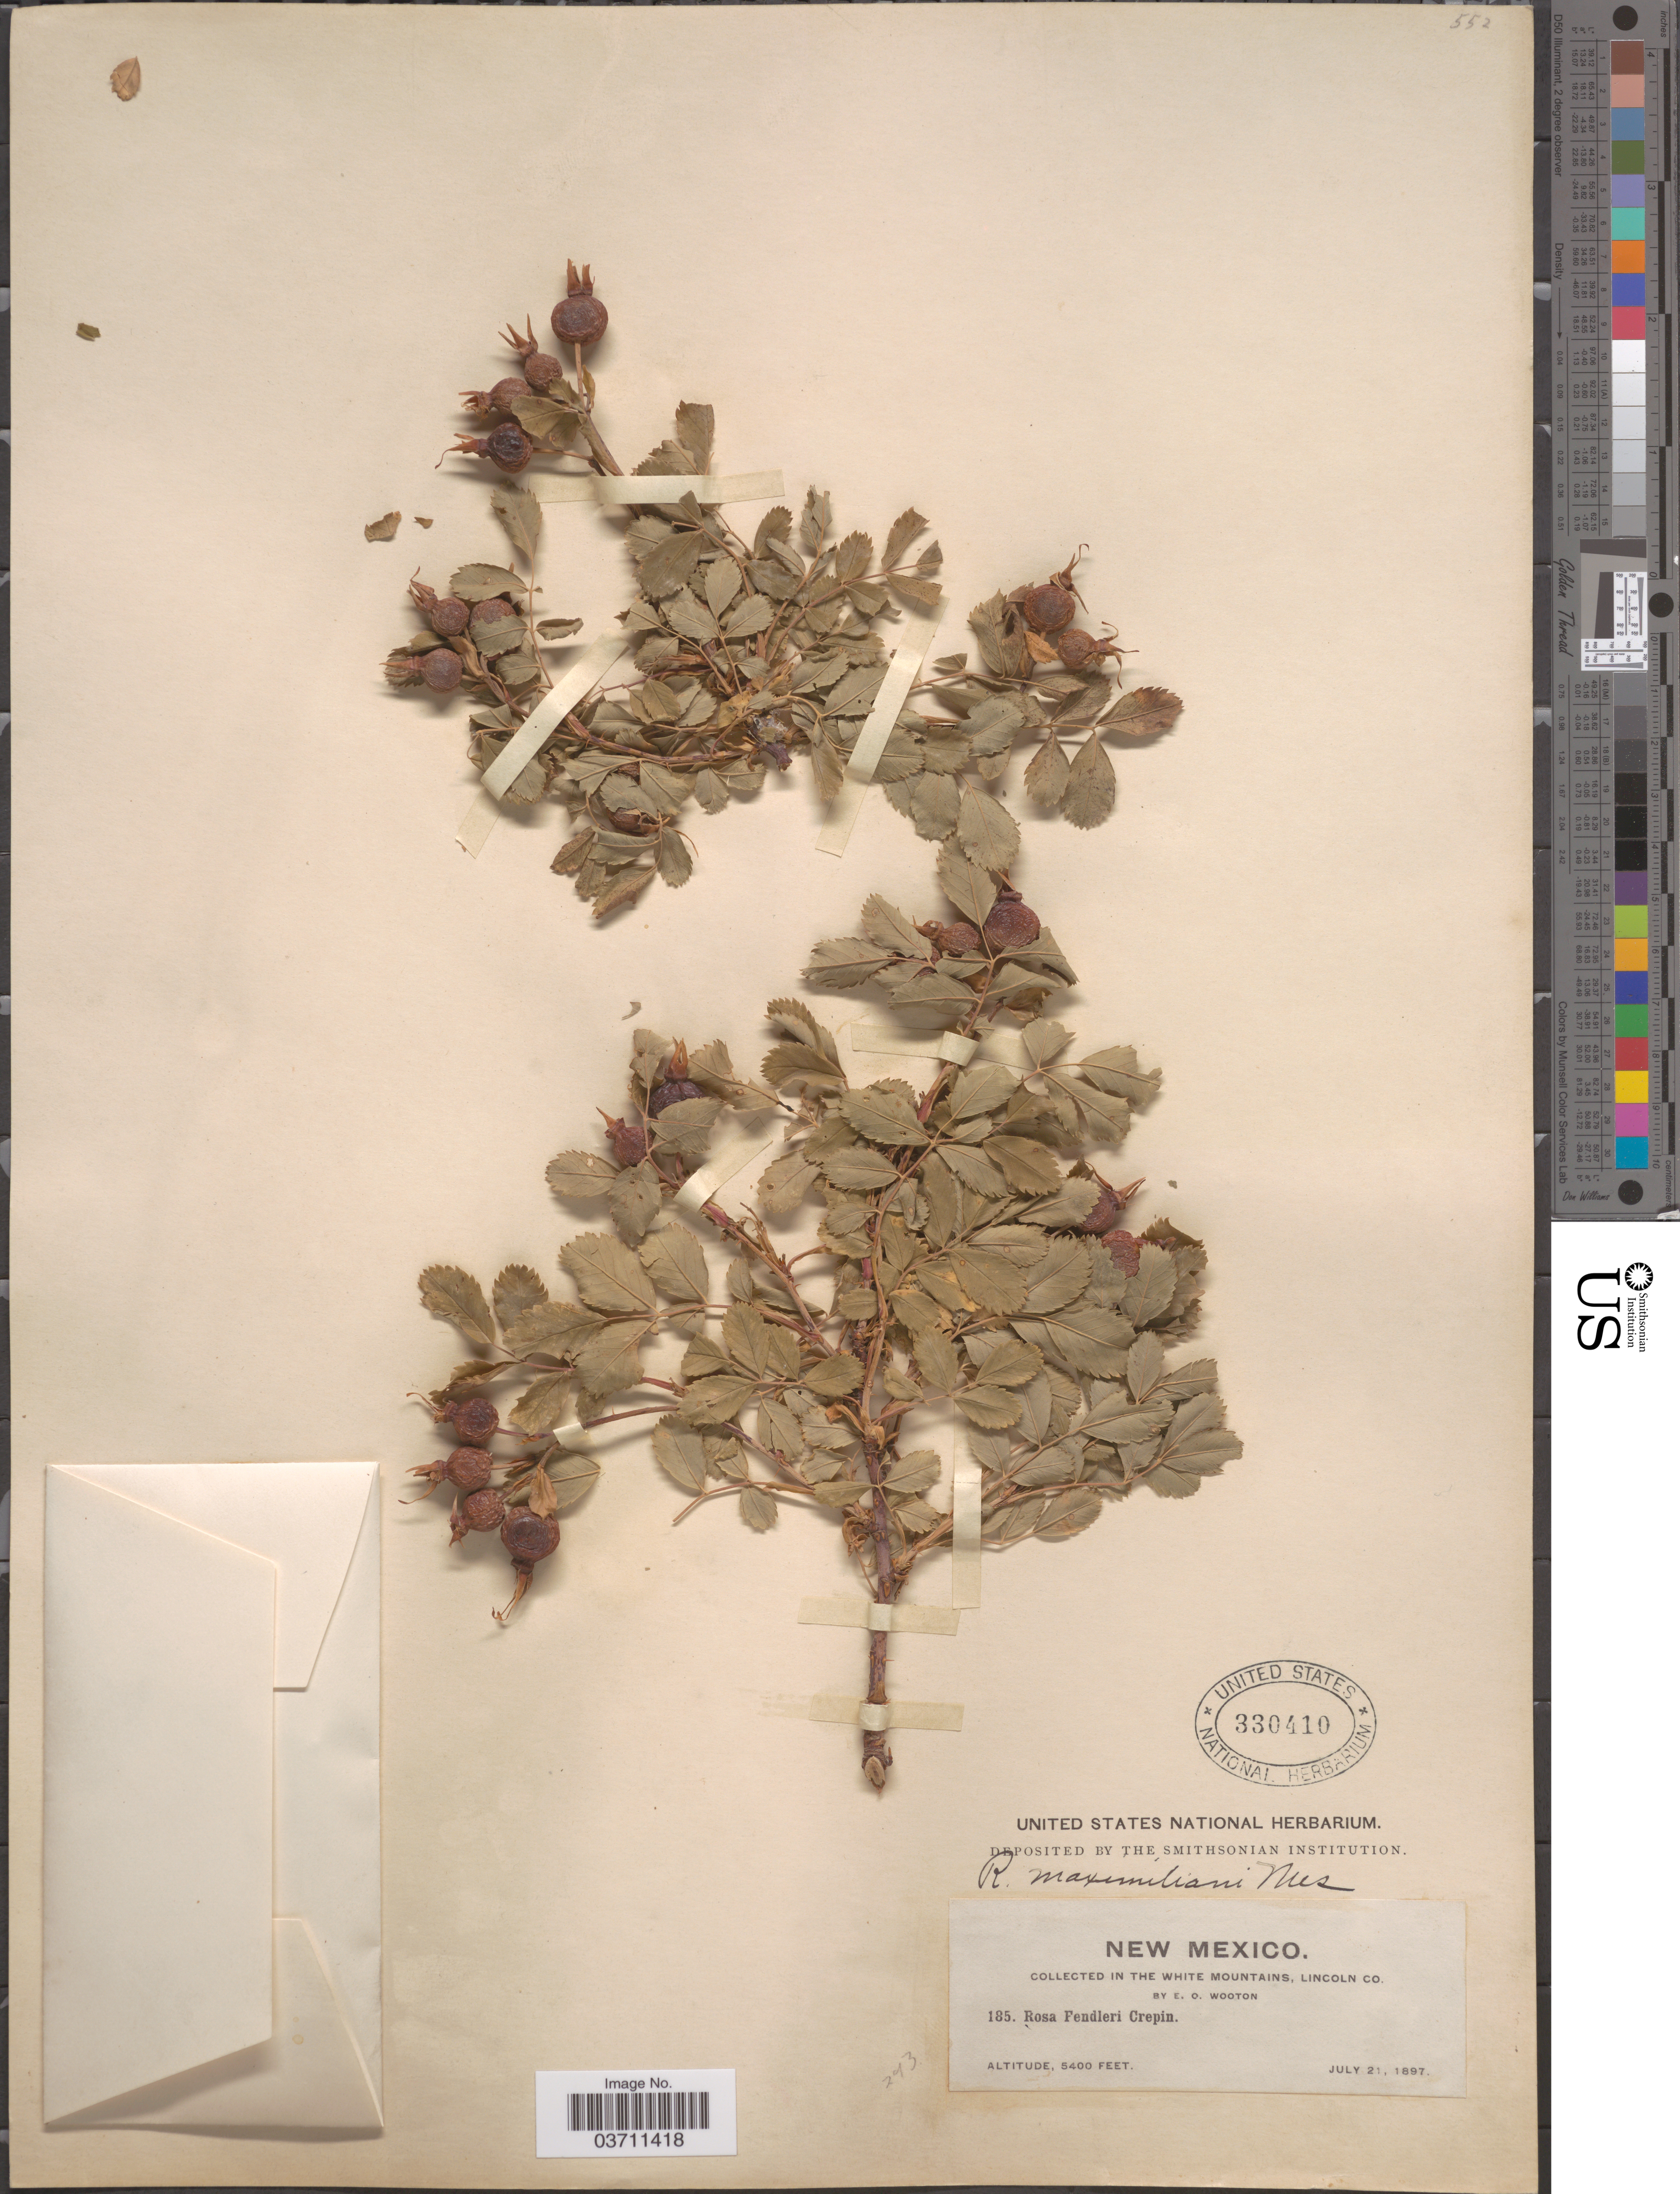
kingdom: Plantae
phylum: Tracheophyta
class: Magnoliopsida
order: Rosales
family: Rosaceae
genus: Rosa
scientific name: Rosa maximiliani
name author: Nees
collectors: E. O. Wooton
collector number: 185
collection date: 1897-07-21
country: United States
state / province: New Mexico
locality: In the White Mountains, Lincoln Co.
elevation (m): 1646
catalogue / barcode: US 330410